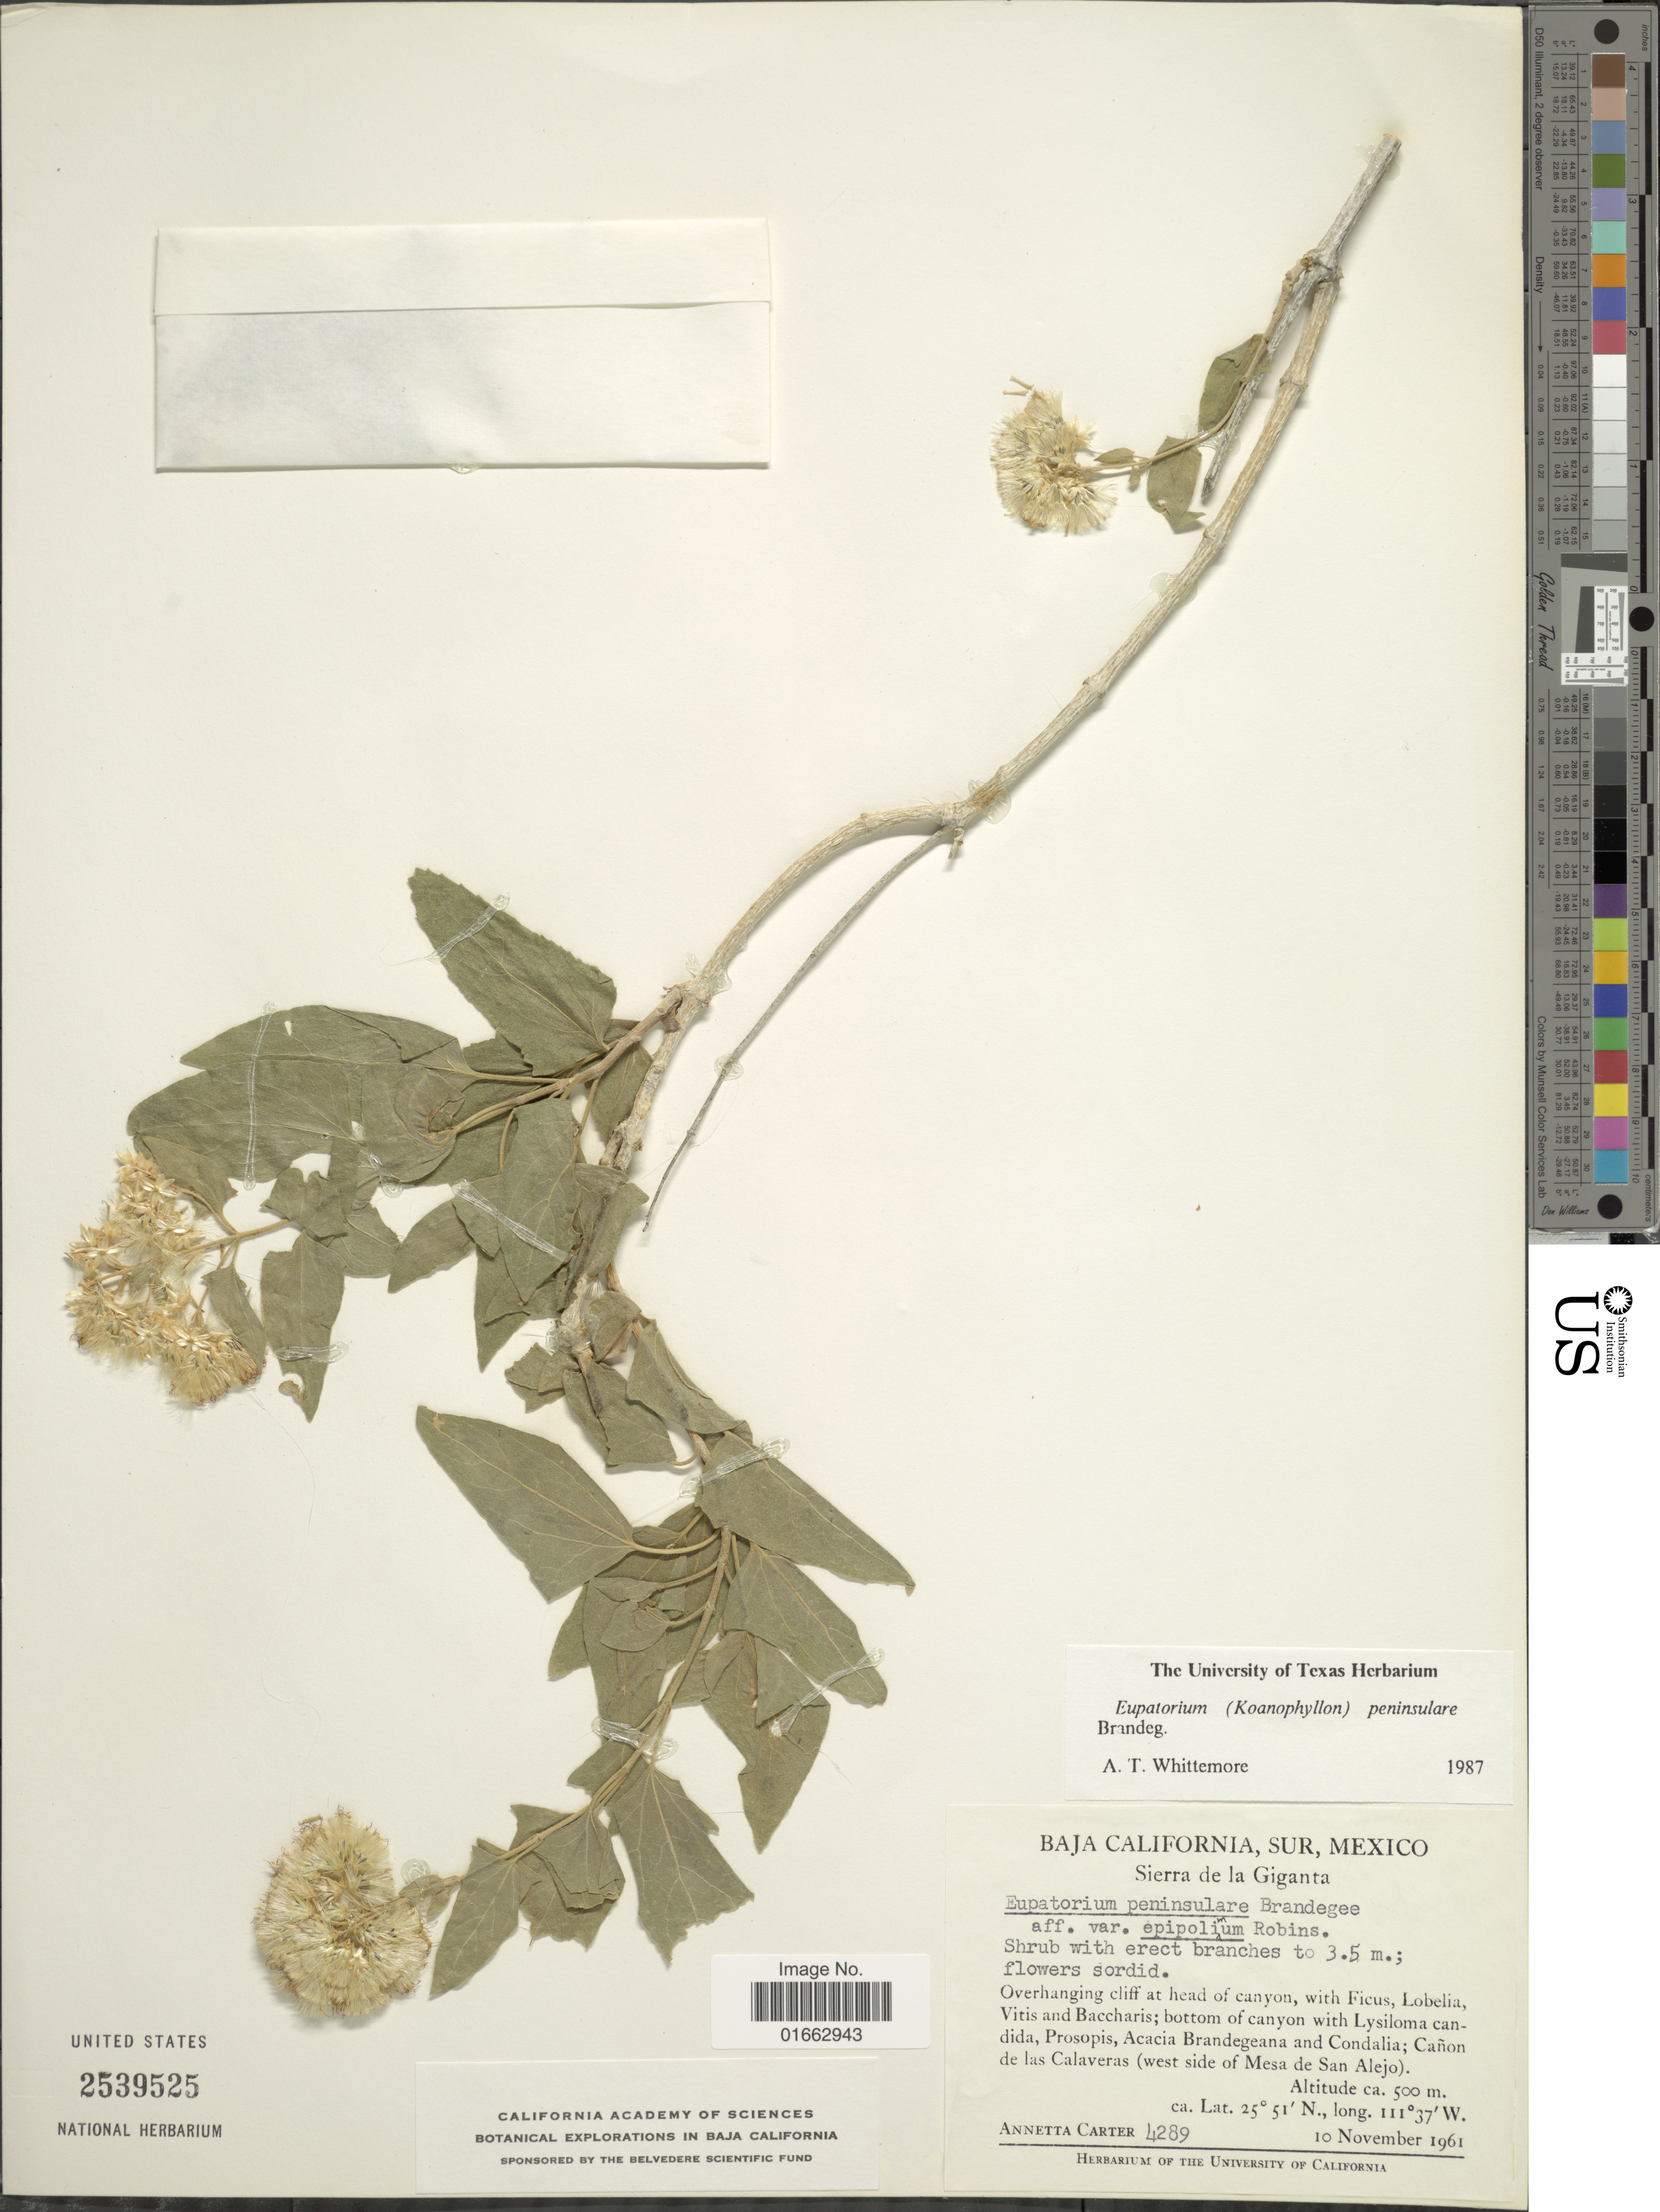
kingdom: Plantae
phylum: Tracheophyta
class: Magnoliopsida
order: Asterales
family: Asteraceae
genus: Critonia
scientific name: Critonia peninsularis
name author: (Brandegee) R.M. King & H. Rob.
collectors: A. Carter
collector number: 4289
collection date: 1961-11-10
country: Mexico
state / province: Baja California Sur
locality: Sierra de la Giganta, bottom of canyon with Lysiloma candida, Prosopis, Acacia Brandegeana and Condalia; Cañon de las Calaveras (west side of Mesa de San Aljeo)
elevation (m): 500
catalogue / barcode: US 2539525